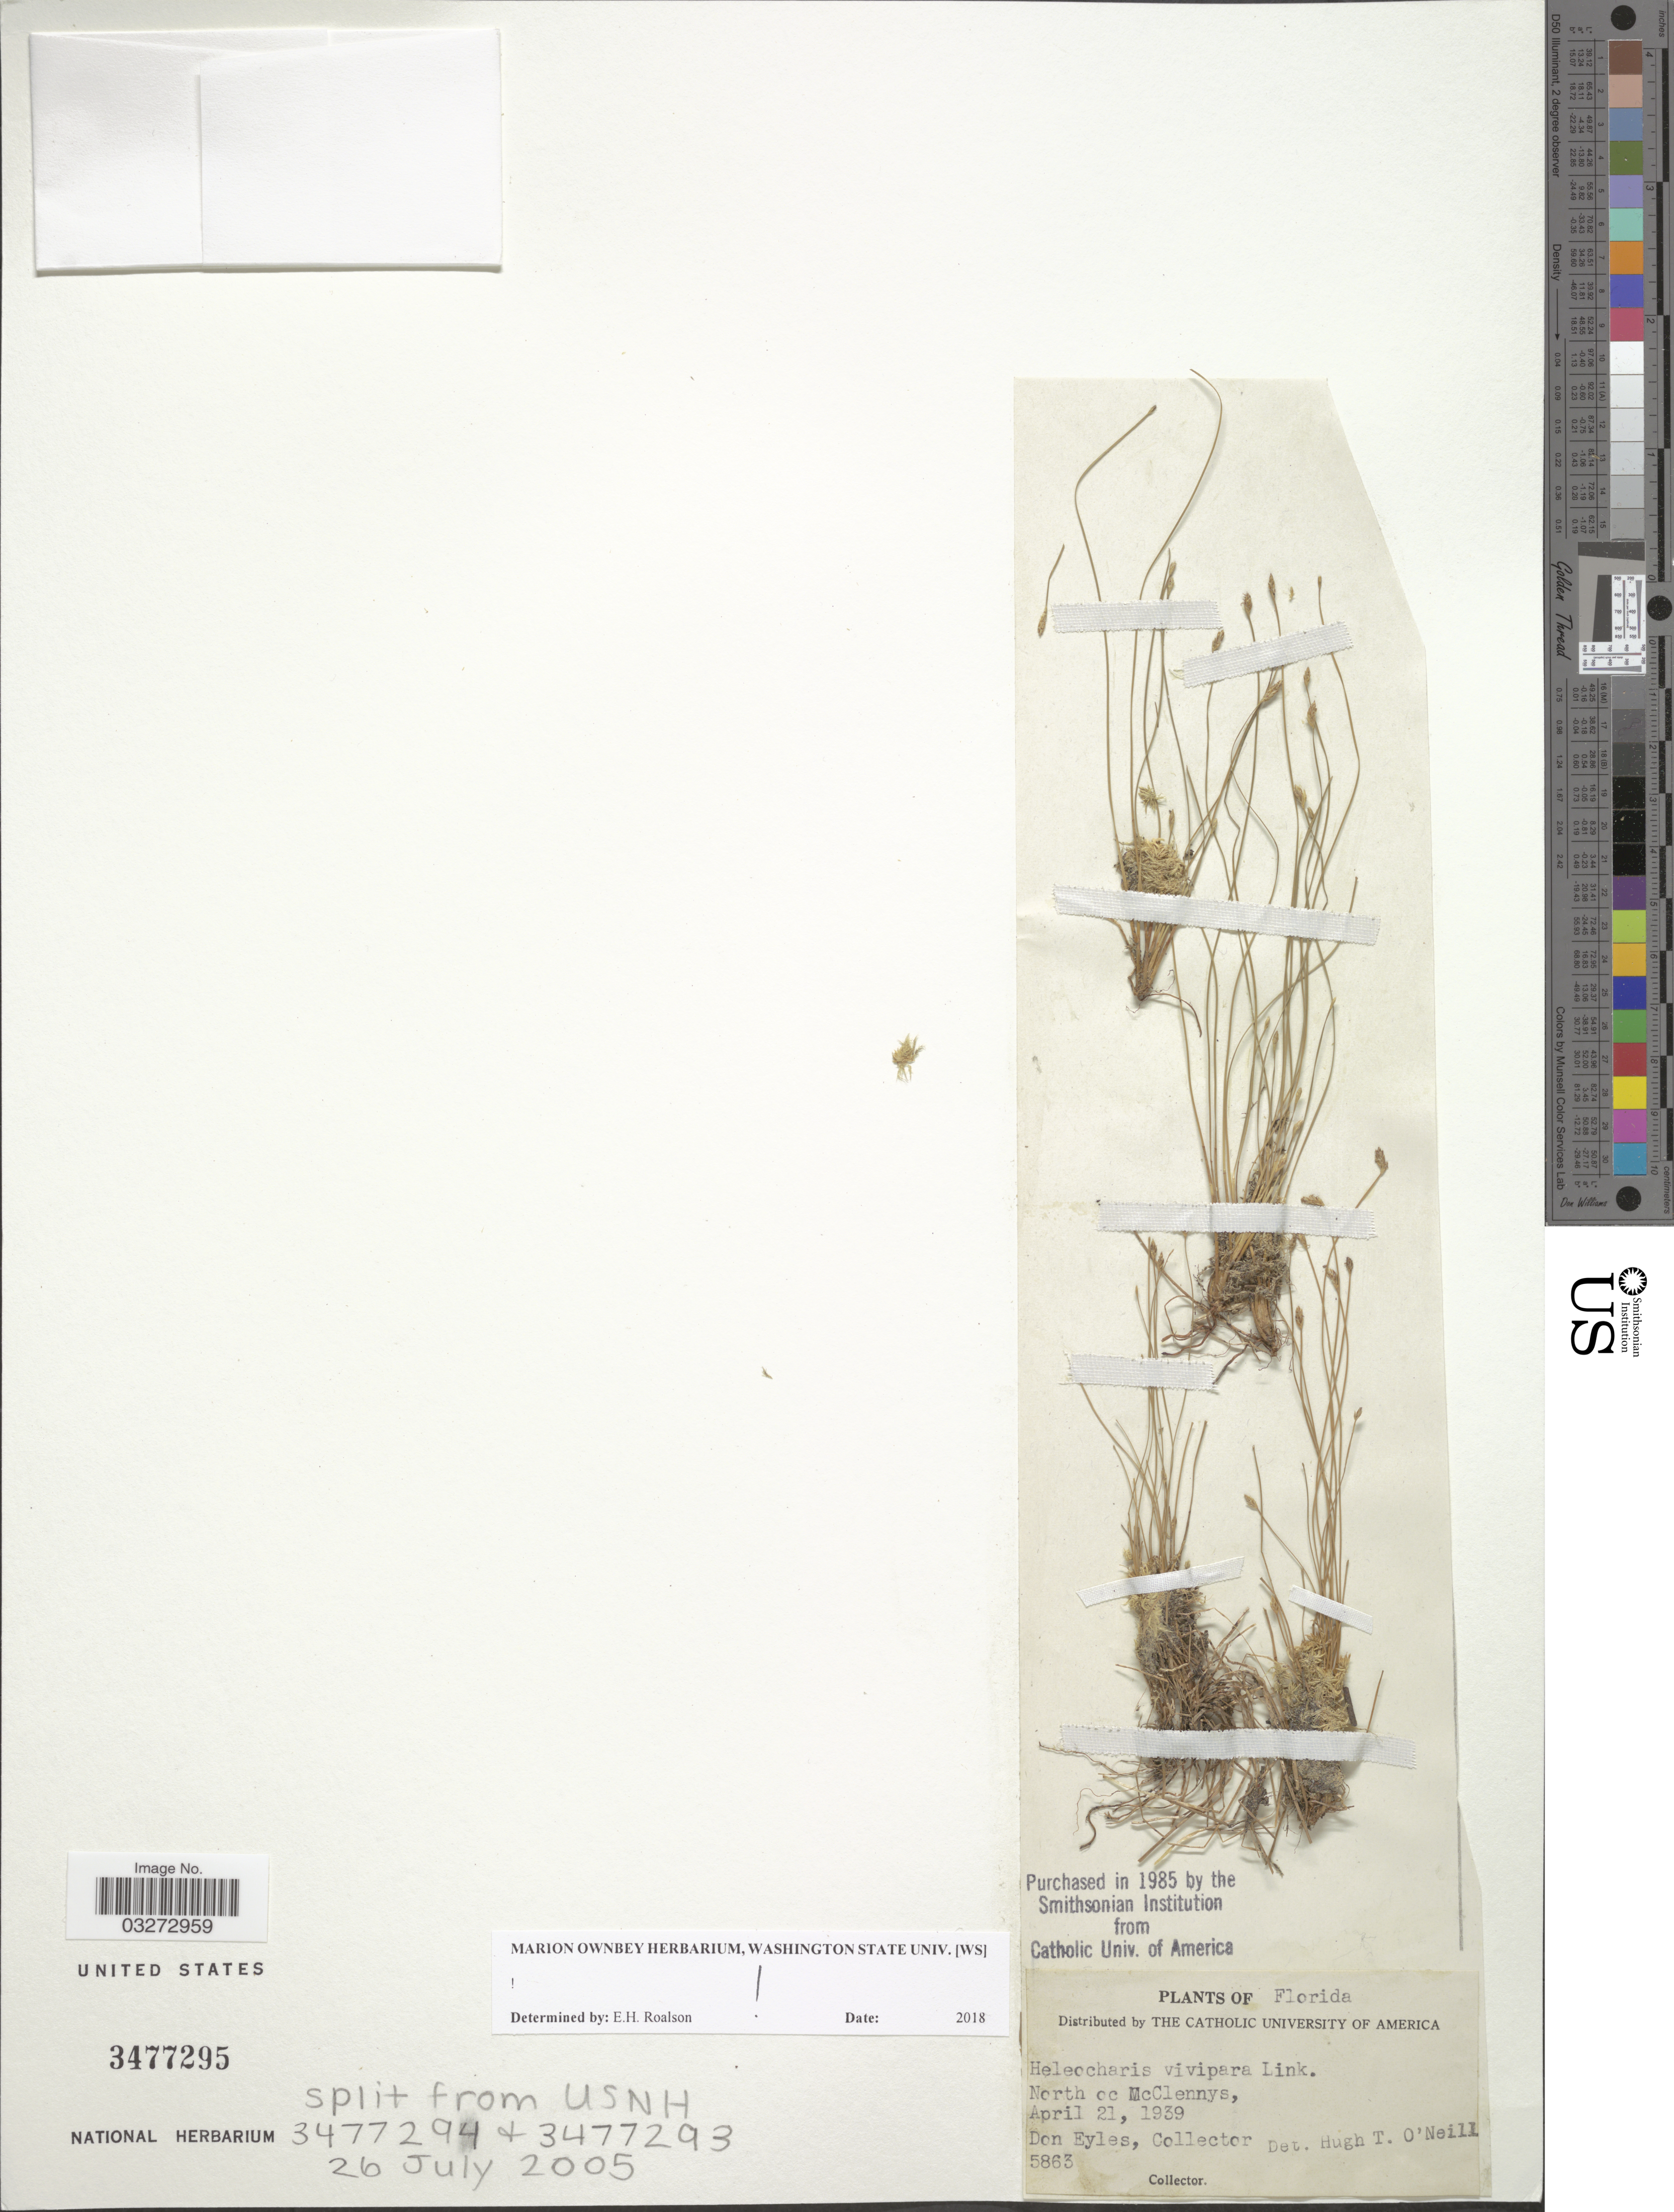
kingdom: Plantae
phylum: Tracheophyta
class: Liliopsida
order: Poales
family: Cyperaceae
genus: Eleocharis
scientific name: Eleocharis vivipara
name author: Link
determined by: Roalson, E. H.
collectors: D. Eyles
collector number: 5863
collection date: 1939-04-21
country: United States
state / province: Florida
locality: North oc McClennys.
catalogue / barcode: US 3477295